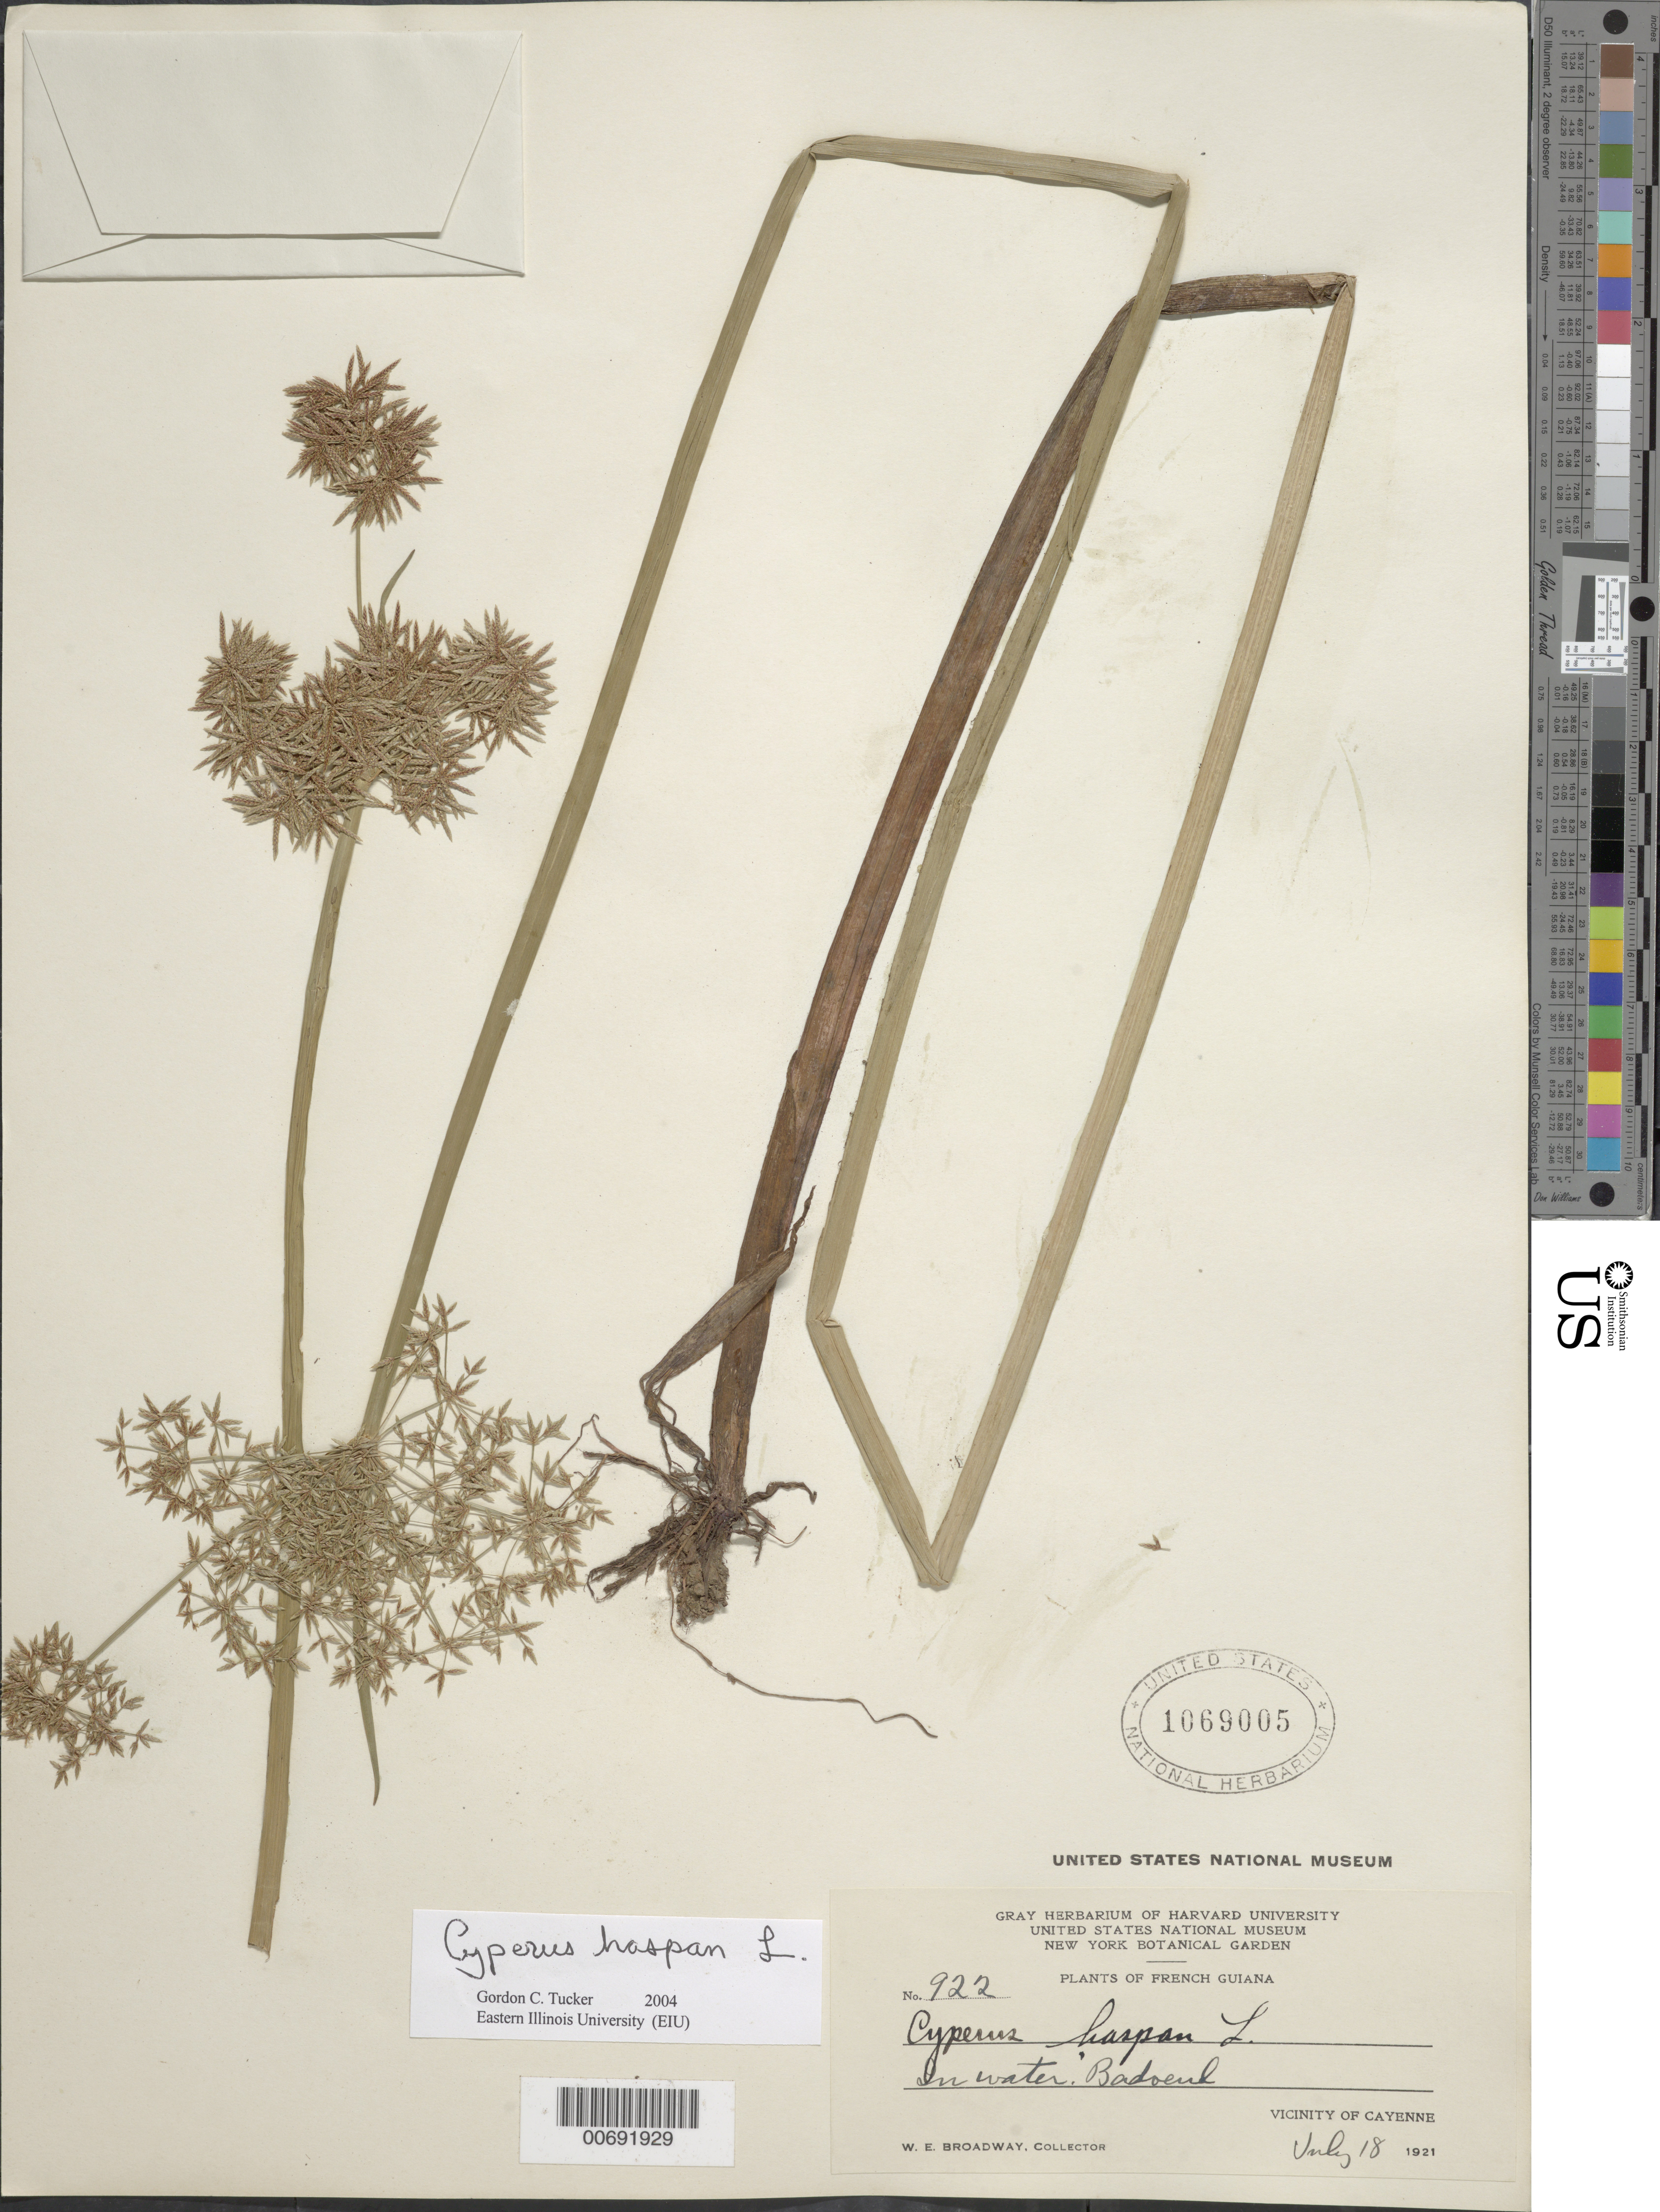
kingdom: Plantae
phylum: Tracheophyta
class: Liliopsida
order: Poales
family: Cyperaceae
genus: Cyperus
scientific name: Cyperus haspan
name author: L.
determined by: Tucker, G. C.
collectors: W. E. Broadway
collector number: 922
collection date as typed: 18-Jul-21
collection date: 1921-07-18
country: French Guiana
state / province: Cayenne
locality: Cayenne, vic., Badoeul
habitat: In water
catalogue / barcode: US 1069005